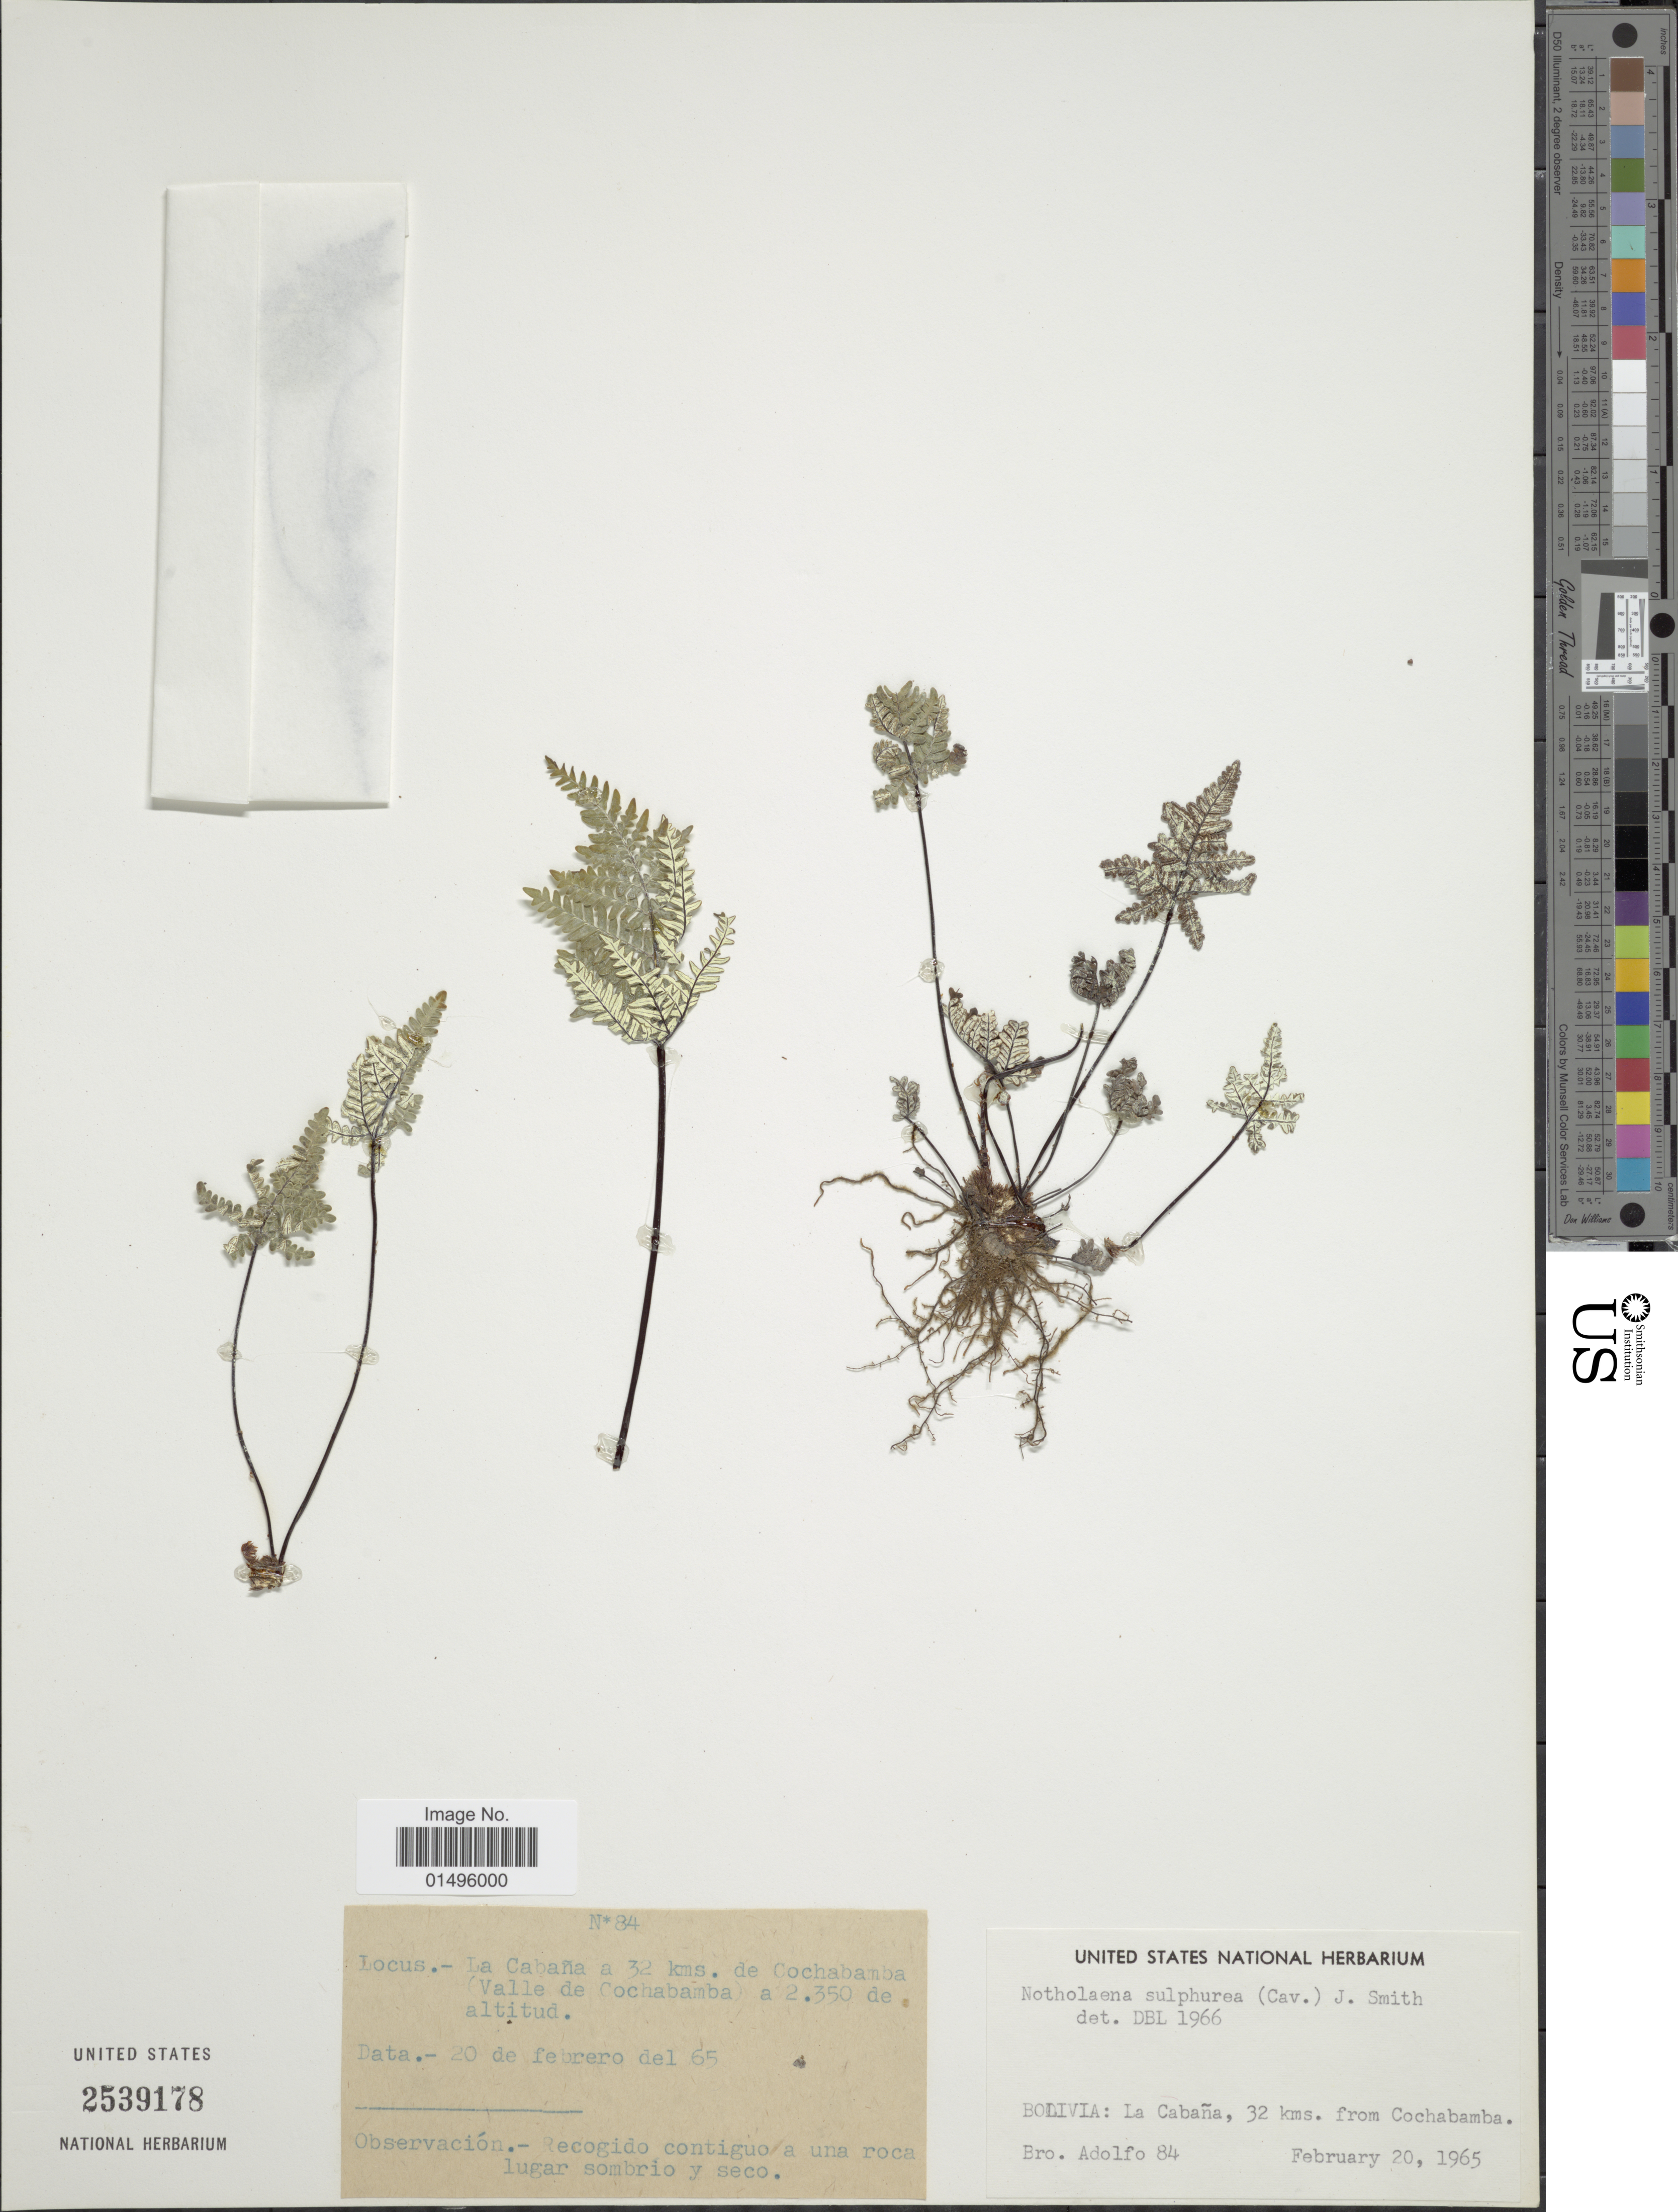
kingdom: Plantae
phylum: Tracheophyta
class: Polypodiopsida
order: Polypodiales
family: Pteridaceae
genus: Notholaena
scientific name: Notholaena sulphurea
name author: (Cav.) Small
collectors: Bro. Adolfo M.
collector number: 84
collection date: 1965-02-20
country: Bolivia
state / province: Cochabamba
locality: Bolivia, La Cabana, 32 kms. from Cochabamba.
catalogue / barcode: US 2539178